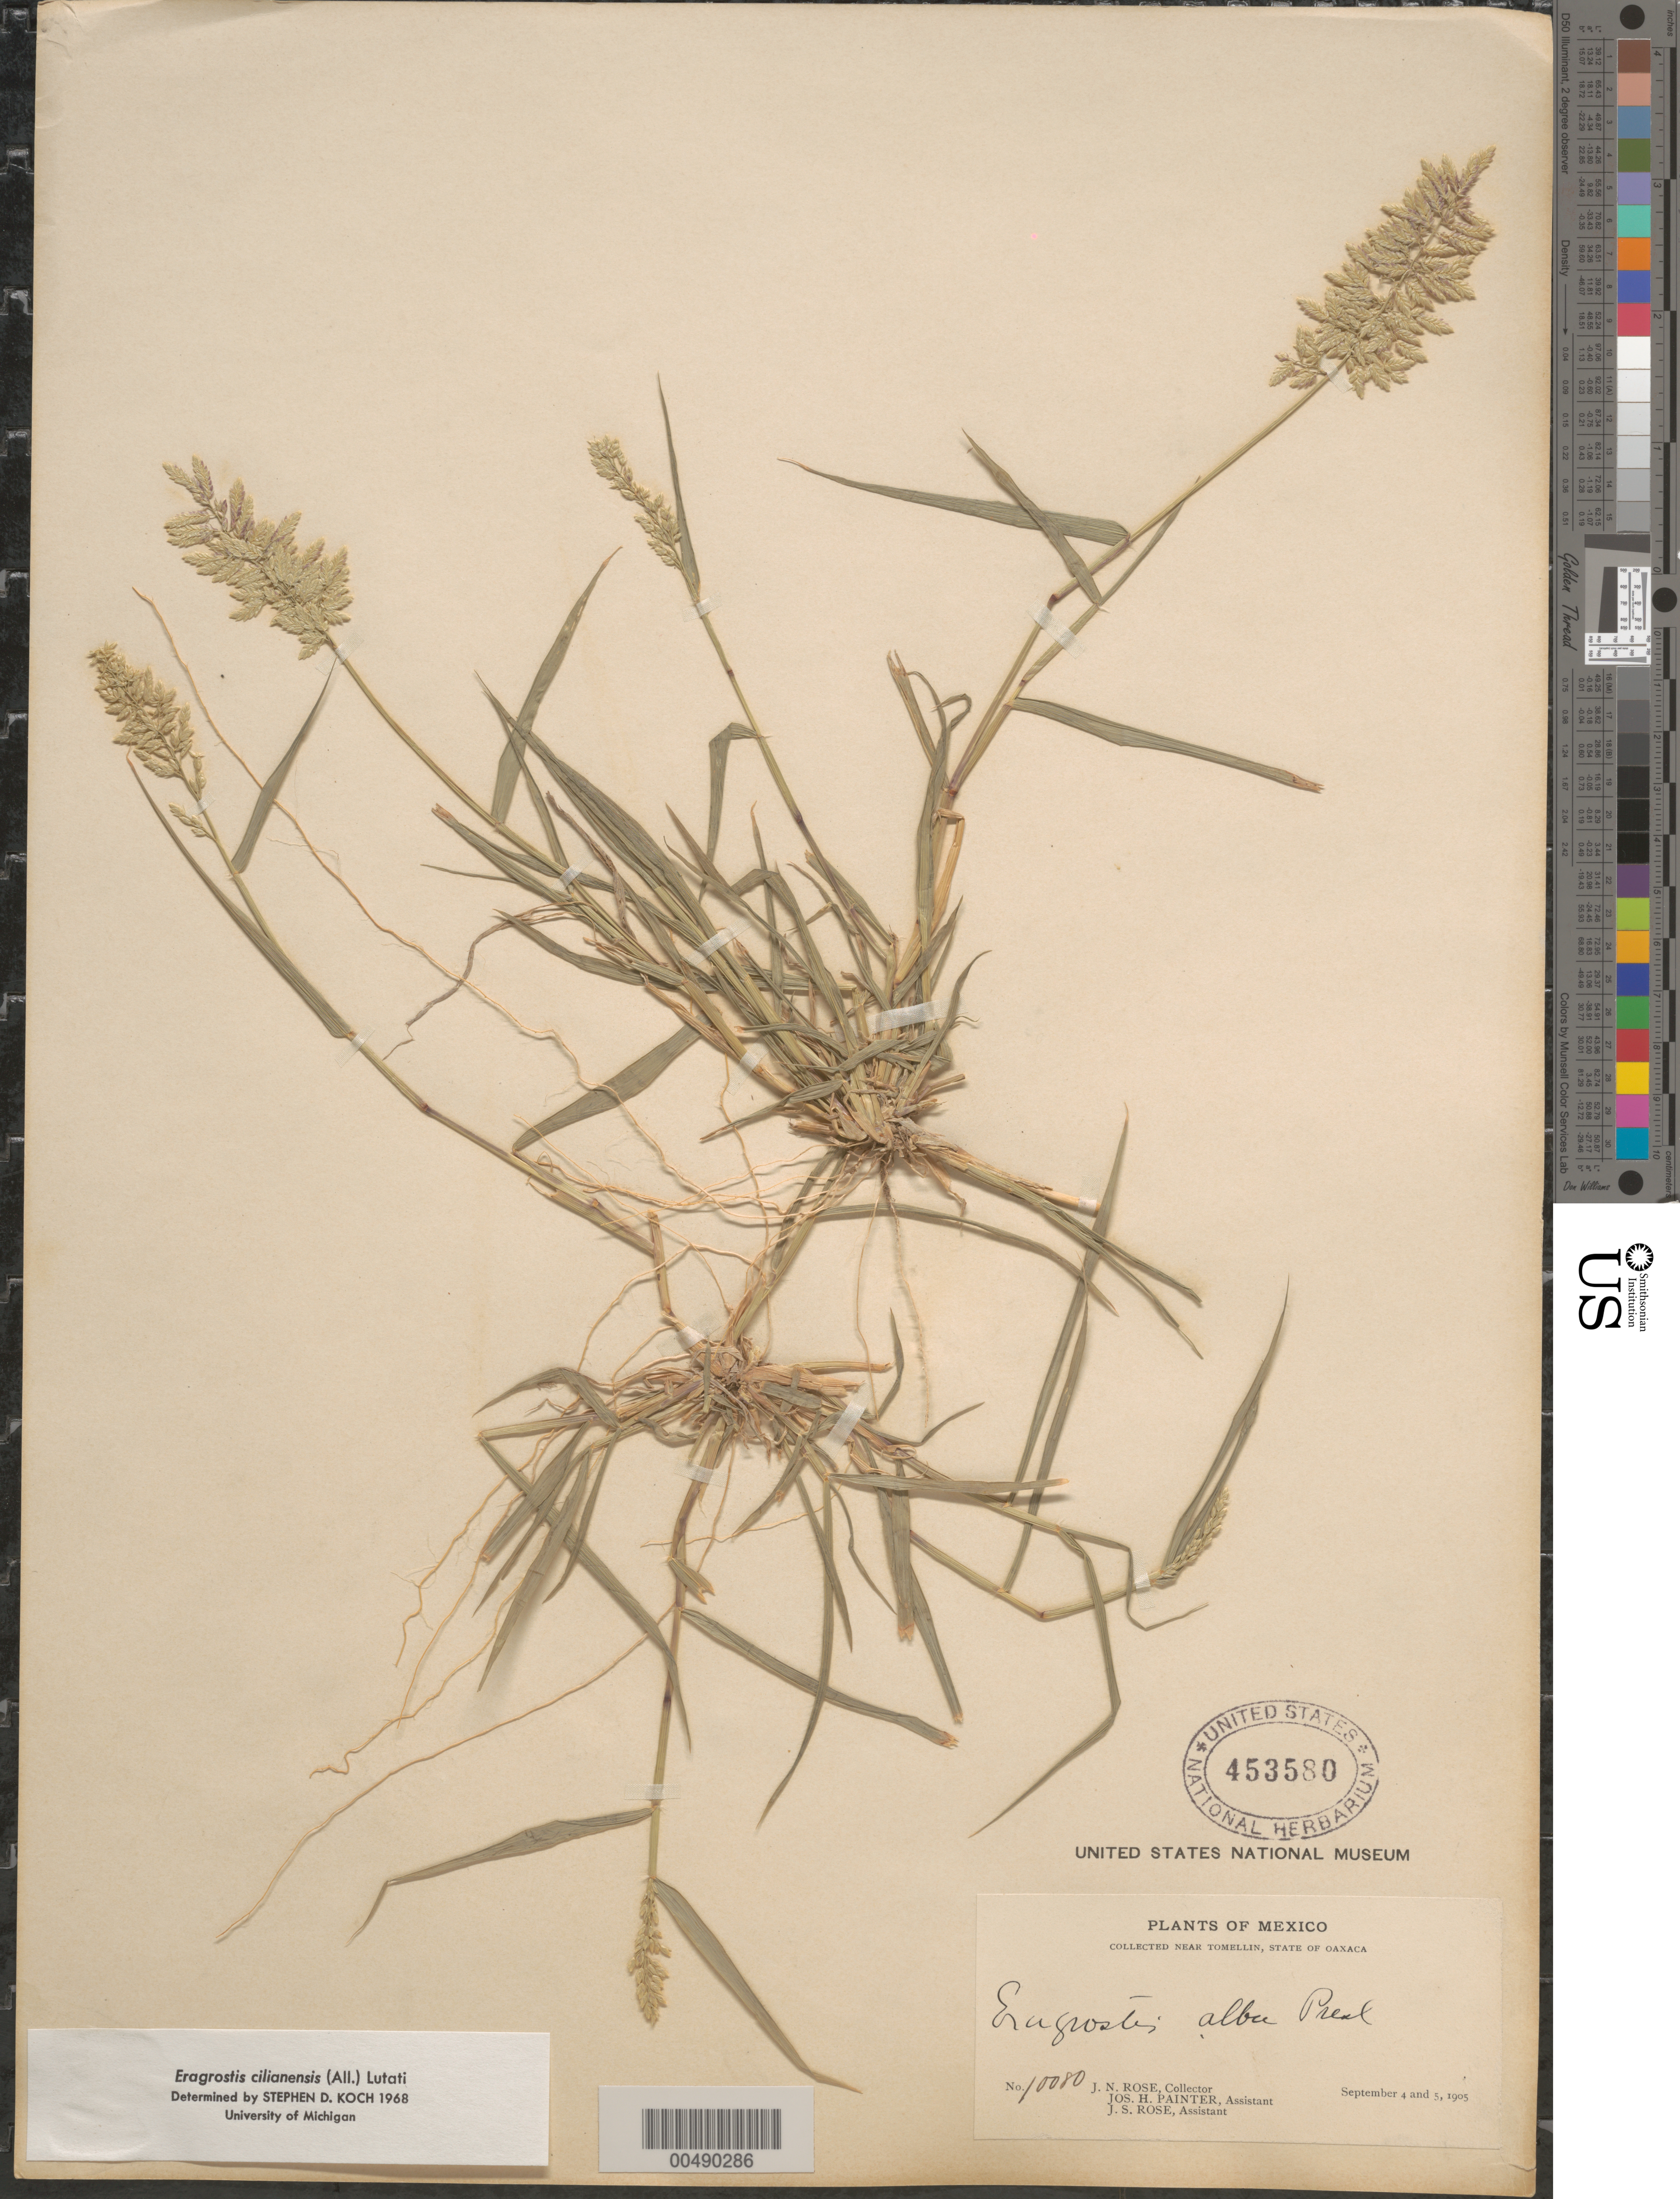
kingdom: Plantae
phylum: Tracheophyta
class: Liliopsida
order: Poales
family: Poaceae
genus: Eragrostis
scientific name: Eragrostis cilianensis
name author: (Bellardi) Vignolo ex Janch.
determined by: Koch, S. D.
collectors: J. N. Rose, J. H. Painter & J. S. Rose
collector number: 10080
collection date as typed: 4 Sep 1905 to 5 Sep 1905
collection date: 1905-09-04/1905-09-05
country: Mexico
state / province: Oaxaca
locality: Near Tomellin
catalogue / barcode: US 453580